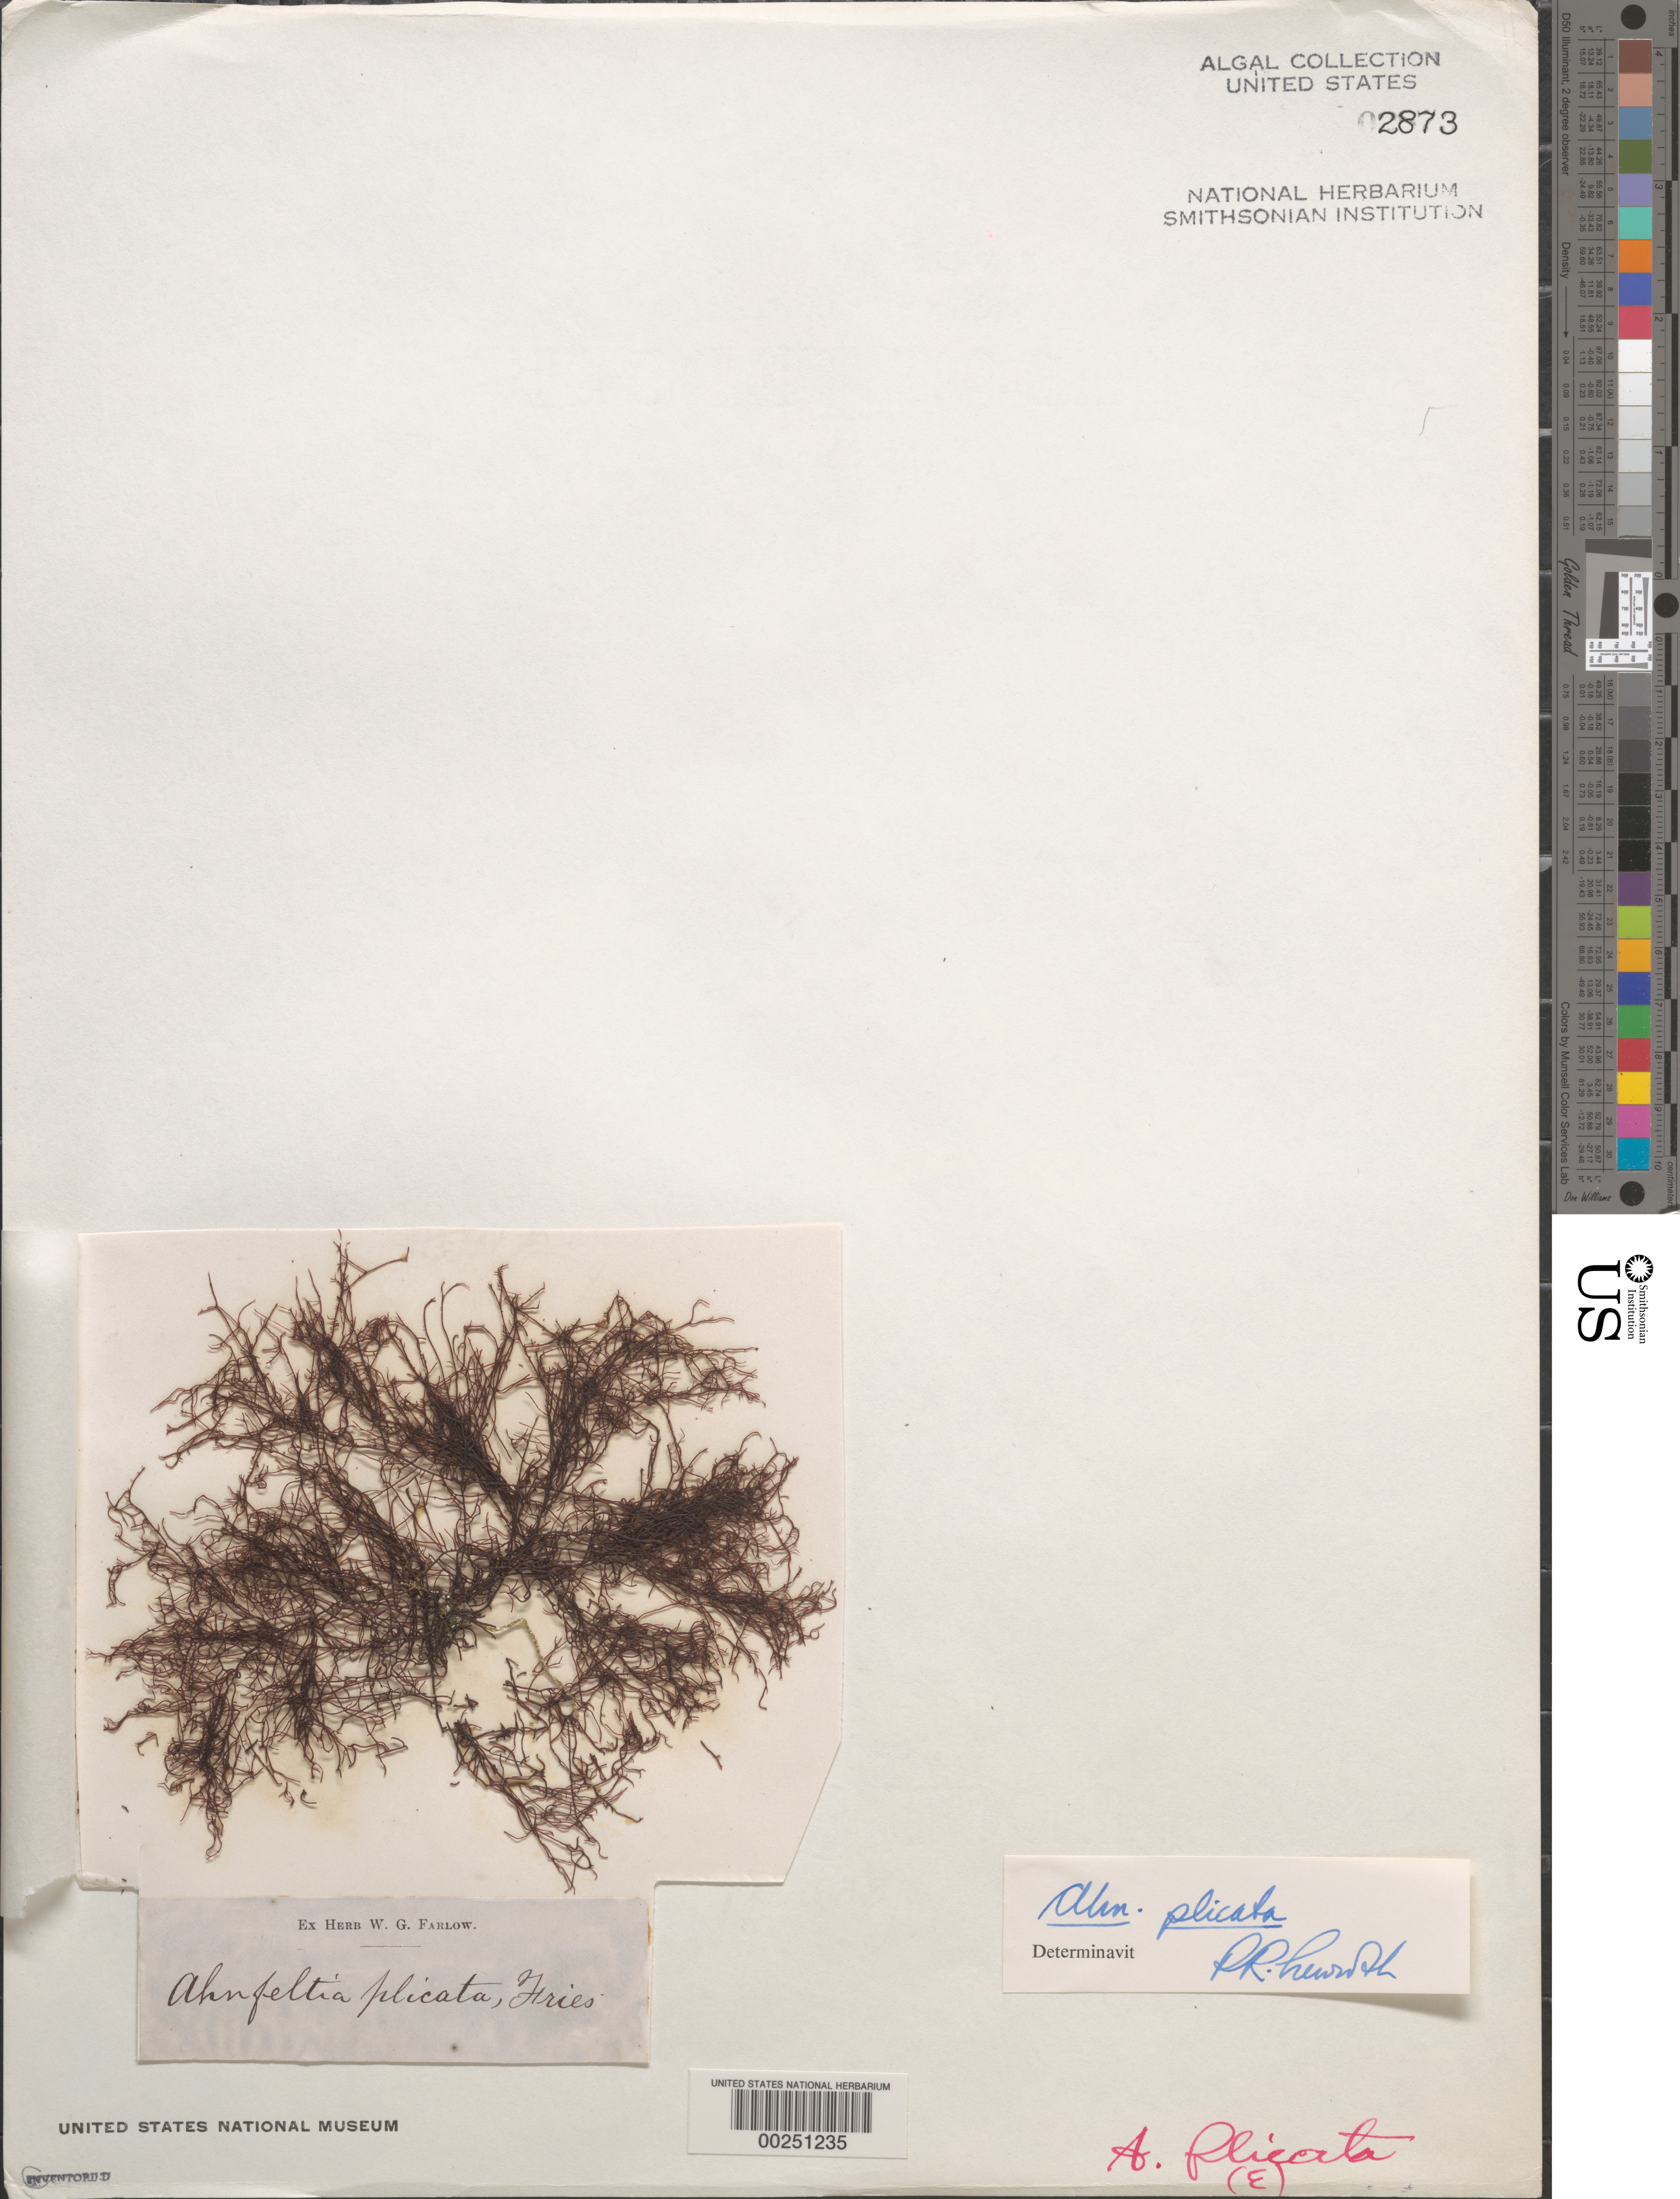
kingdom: Plantae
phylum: Rhodophyta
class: Florideophyceae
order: Ahnfeltiales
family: Ahnfeltiaceae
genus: Ahnfeltia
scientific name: Ahnfeltia plicata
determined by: Newroth, P. R.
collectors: W. Farlow (Herbarium)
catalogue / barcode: US 2873